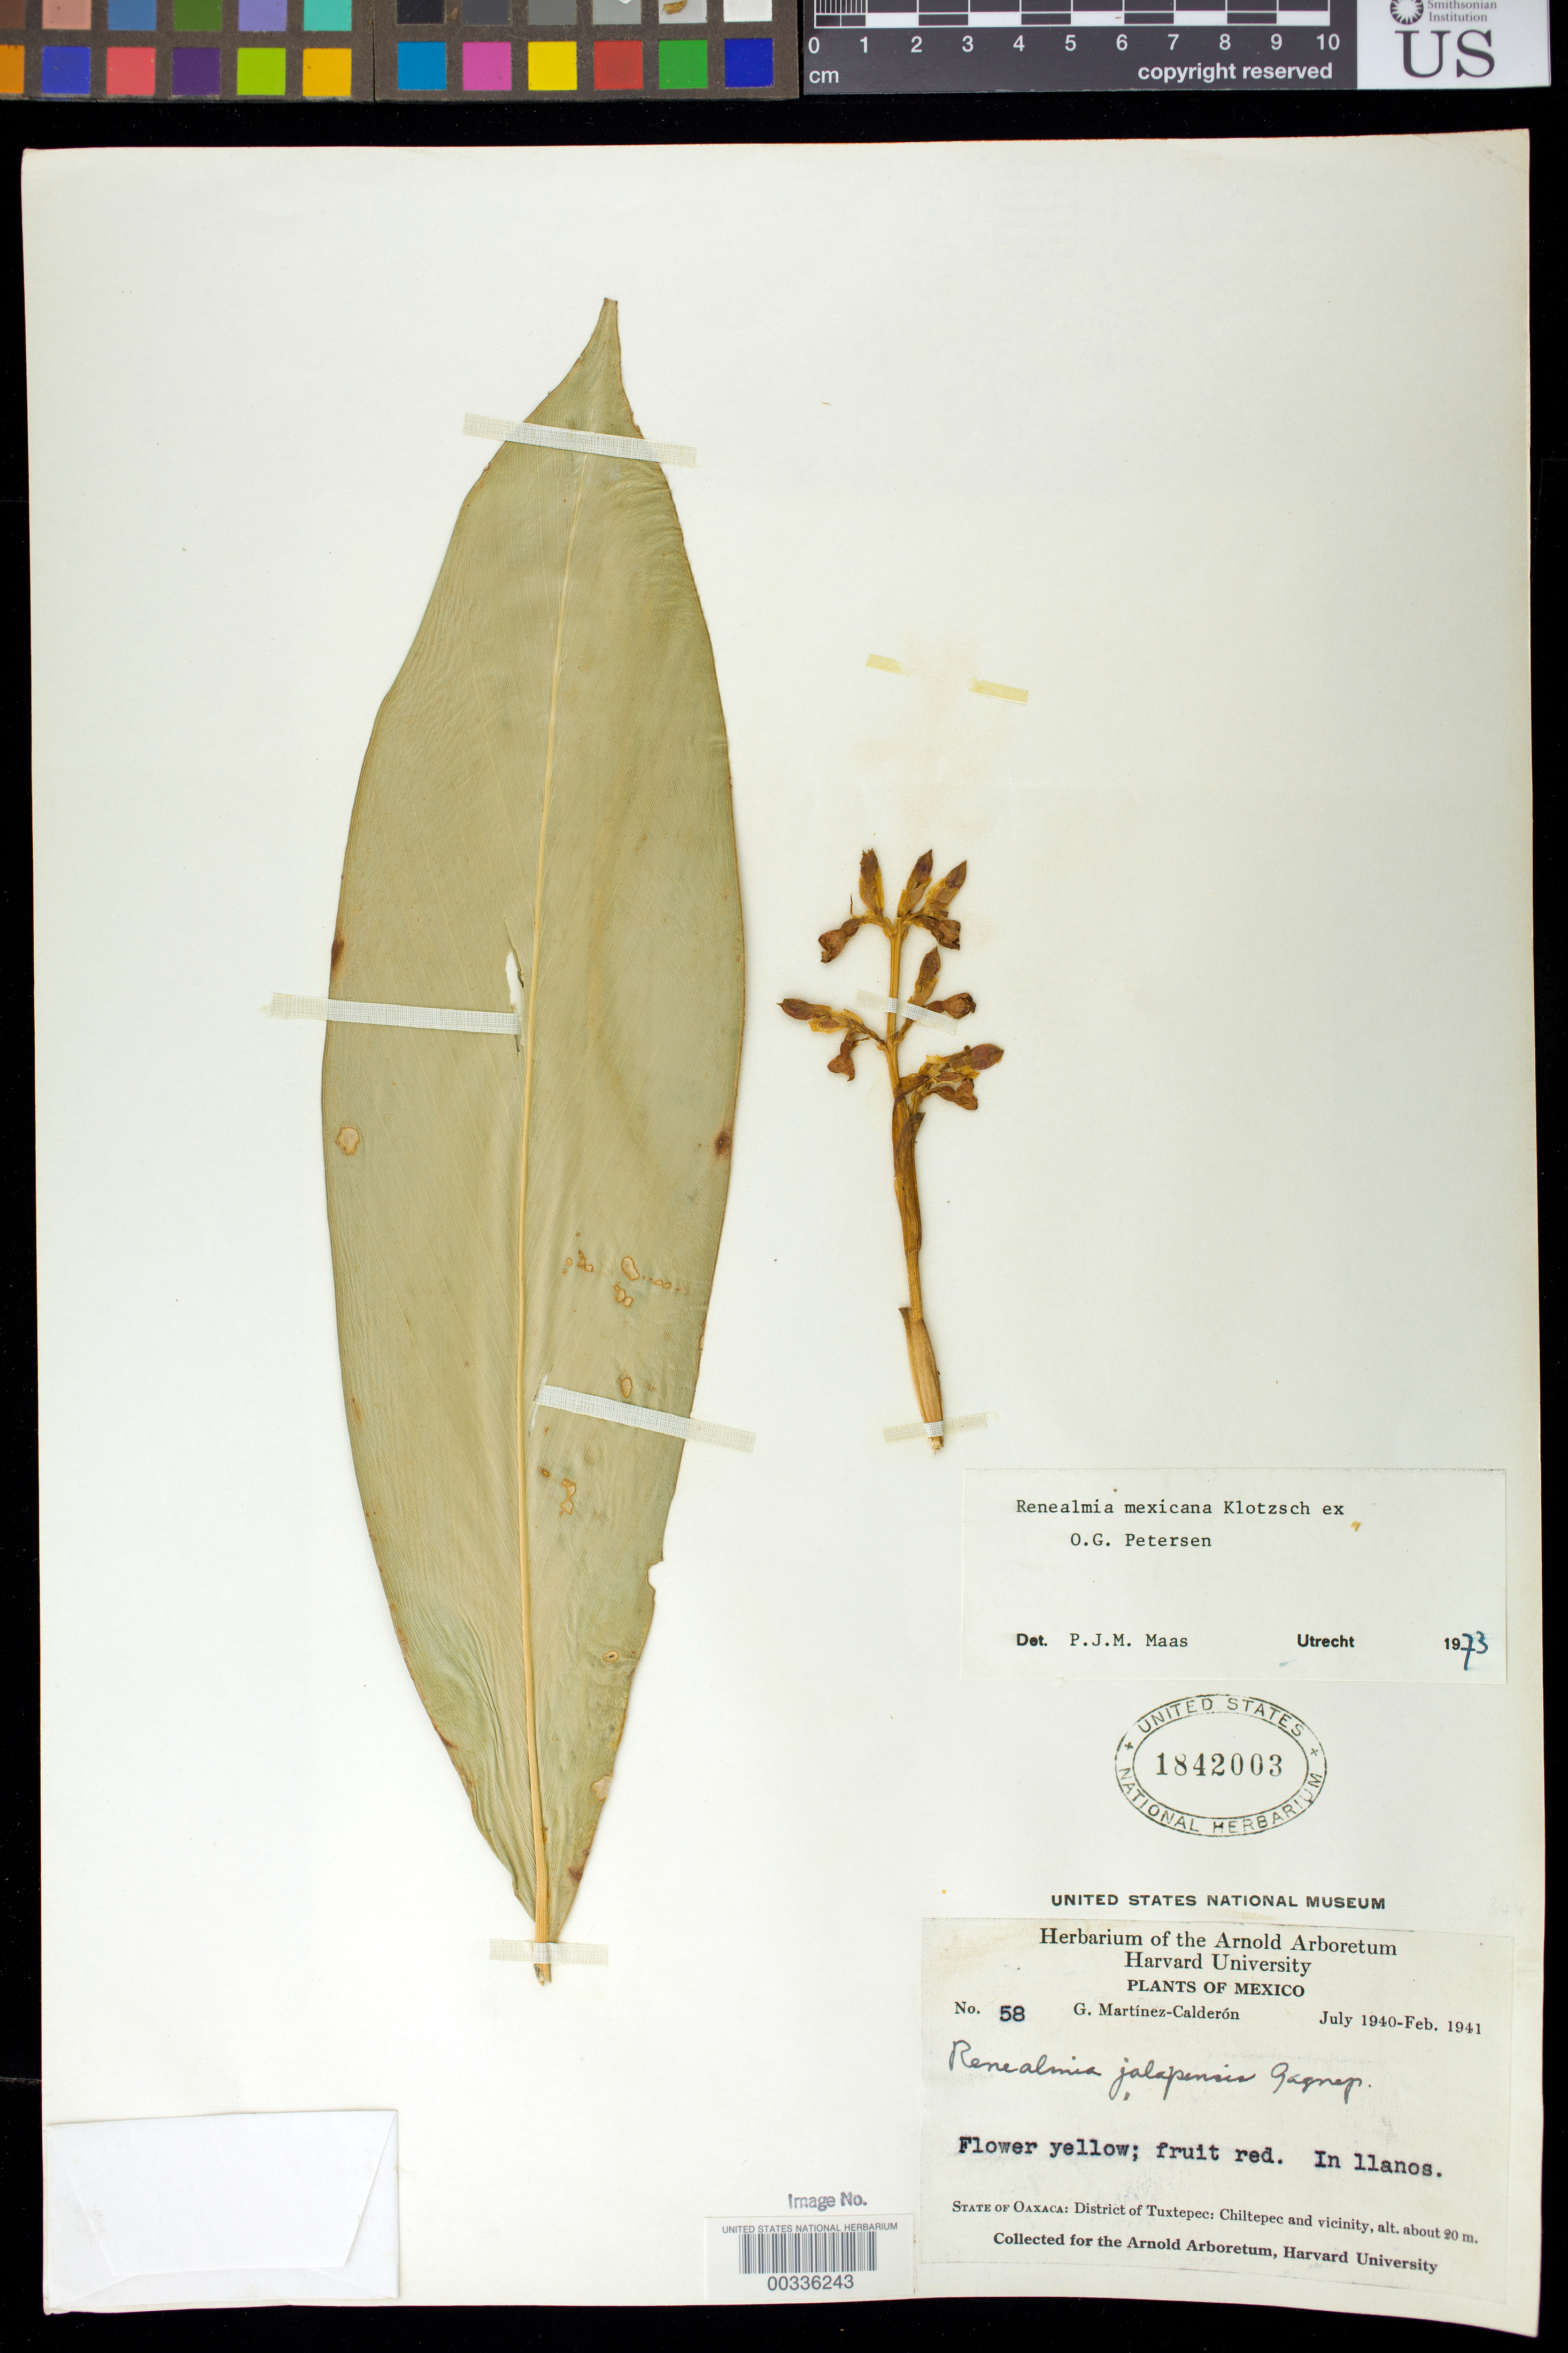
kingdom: Plantae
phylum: Tracheophyta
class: Liliopsida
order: Zingiberales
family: Zingiberaceae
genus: Renealmia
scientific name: Renealmia mexicana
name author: Klotzsch ex Petersen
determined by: Maas, Paul J. M.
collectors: G. Martínez Calderón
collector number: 58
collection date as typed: Jul 1940 to -- Feb 1941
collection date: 1940-07/1941-02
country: Mexico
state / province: Oaxaca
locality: Dist of Tuxtepec: Chiltepec and vicinity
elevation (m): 20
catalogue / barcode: US 1842003